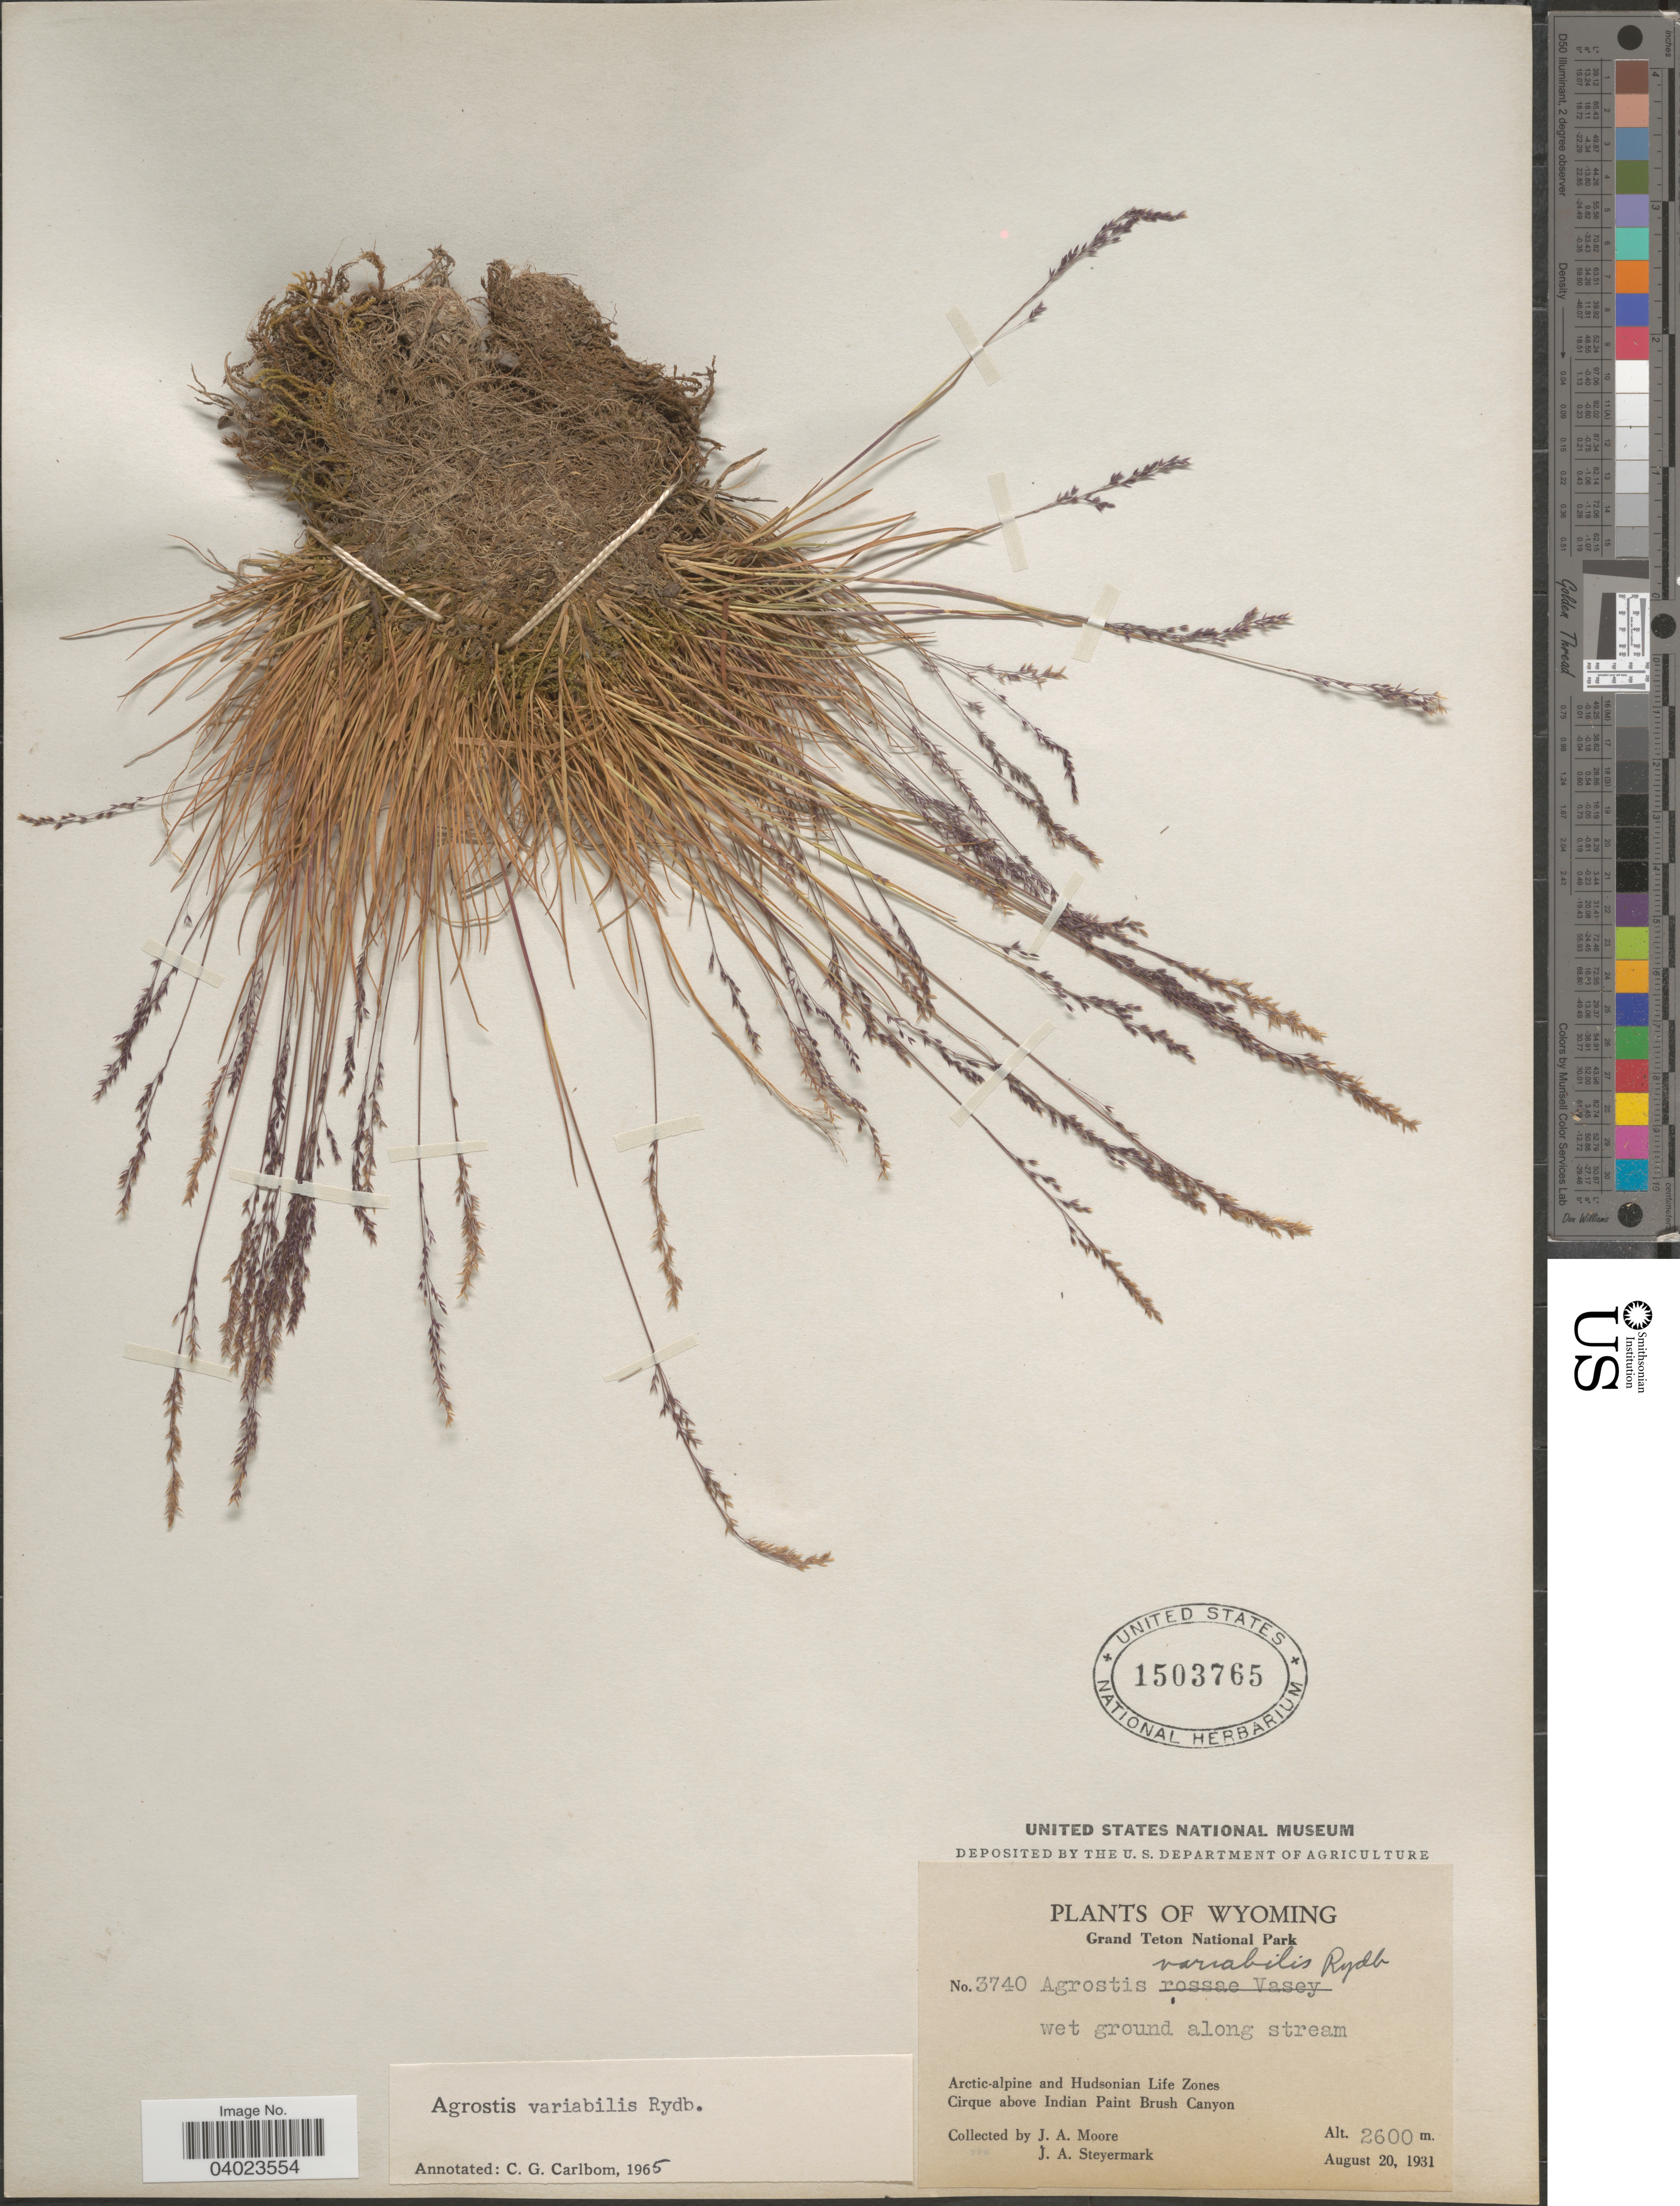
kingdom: Plantae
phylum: Tracheophyta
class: Liliopsida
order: Poales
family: Poaceae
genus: Agrostis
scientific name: Agrostis variabilis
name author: Rydb.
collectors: J. A. Moore & J. Steyermark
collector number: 3740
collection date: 1931-08-20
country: United States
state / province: Wyoming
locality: Grand Teton National Park. Arctic-alpine and Hudsonian Life Zones. Cirque above Indian Paint Brush Canyon.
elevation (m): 2600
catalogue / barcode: US 1503765